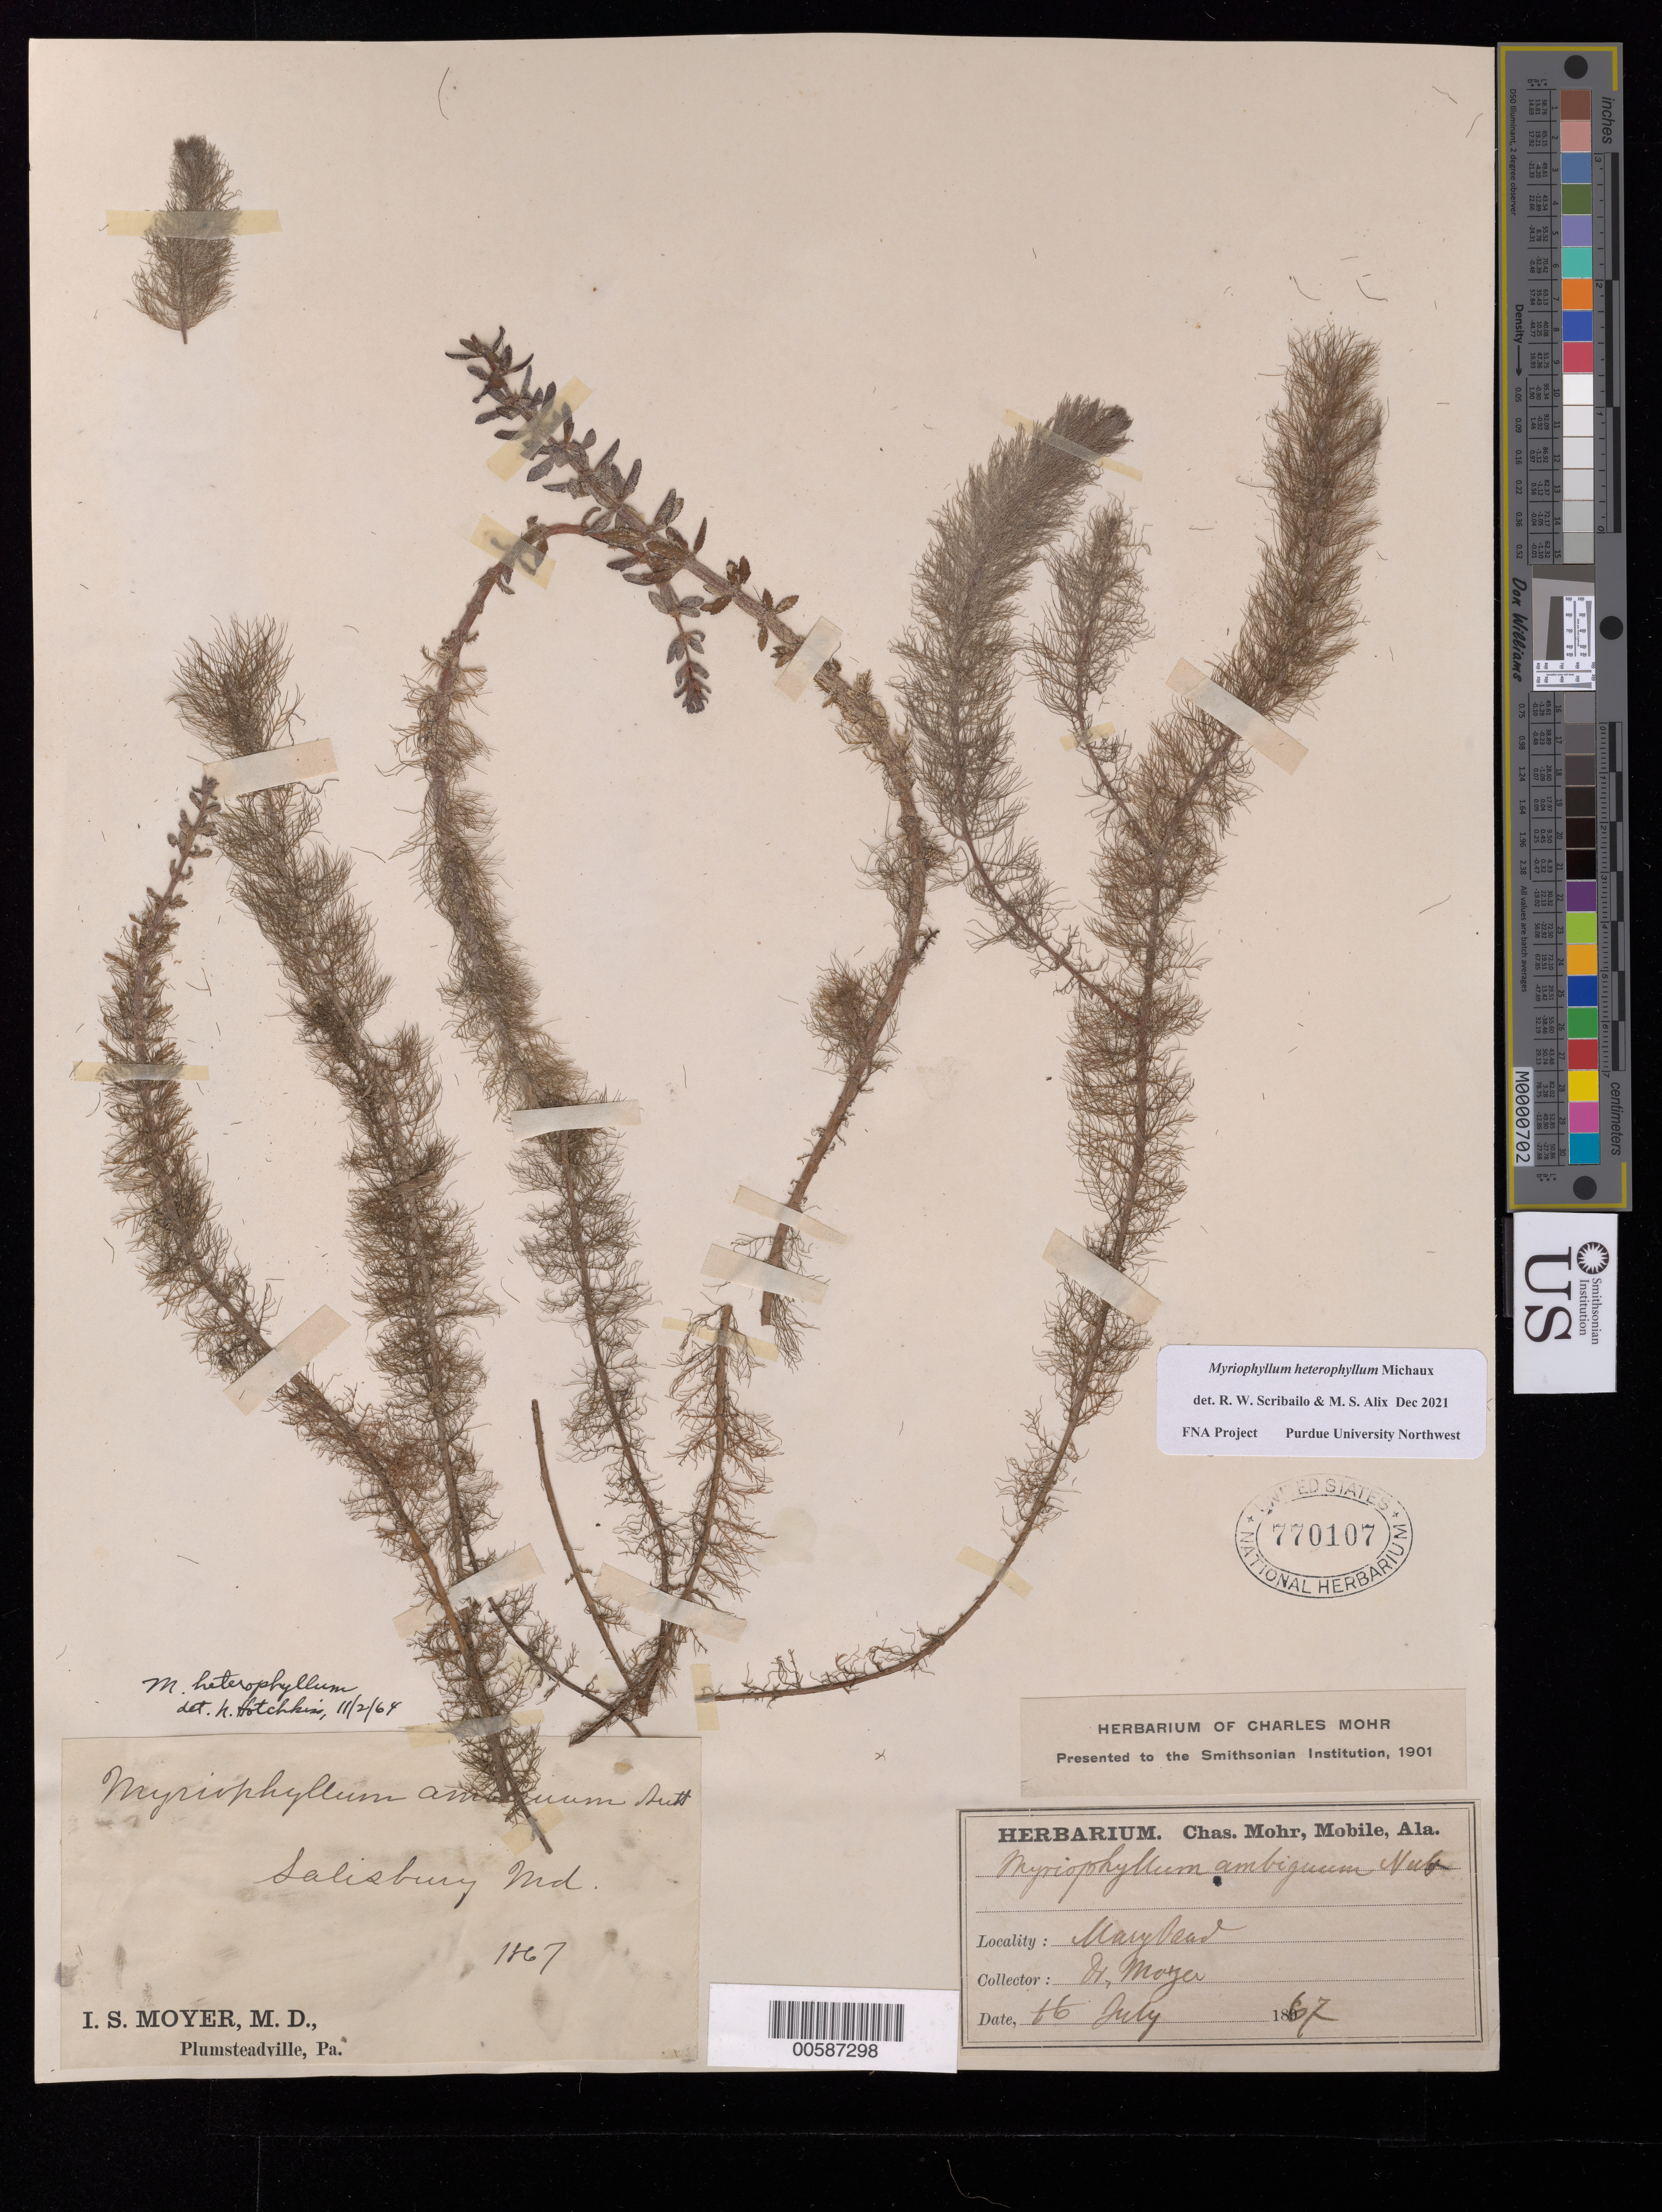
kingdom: Plantae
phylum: Tracheophyta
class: Magnoliopsida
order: Saxifragales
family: Haloragaceae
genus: Myriophyllum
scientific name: Myriophyllum heterophyllum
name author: Michx.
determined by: Scribailo, R. W.; Alix, M. S.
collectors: I. S. Moyer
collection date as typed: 16 Jul 1867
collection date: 1867-07-16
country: United States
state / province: Maryland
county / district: Worcester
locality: Salisbury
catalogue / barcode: US 770107